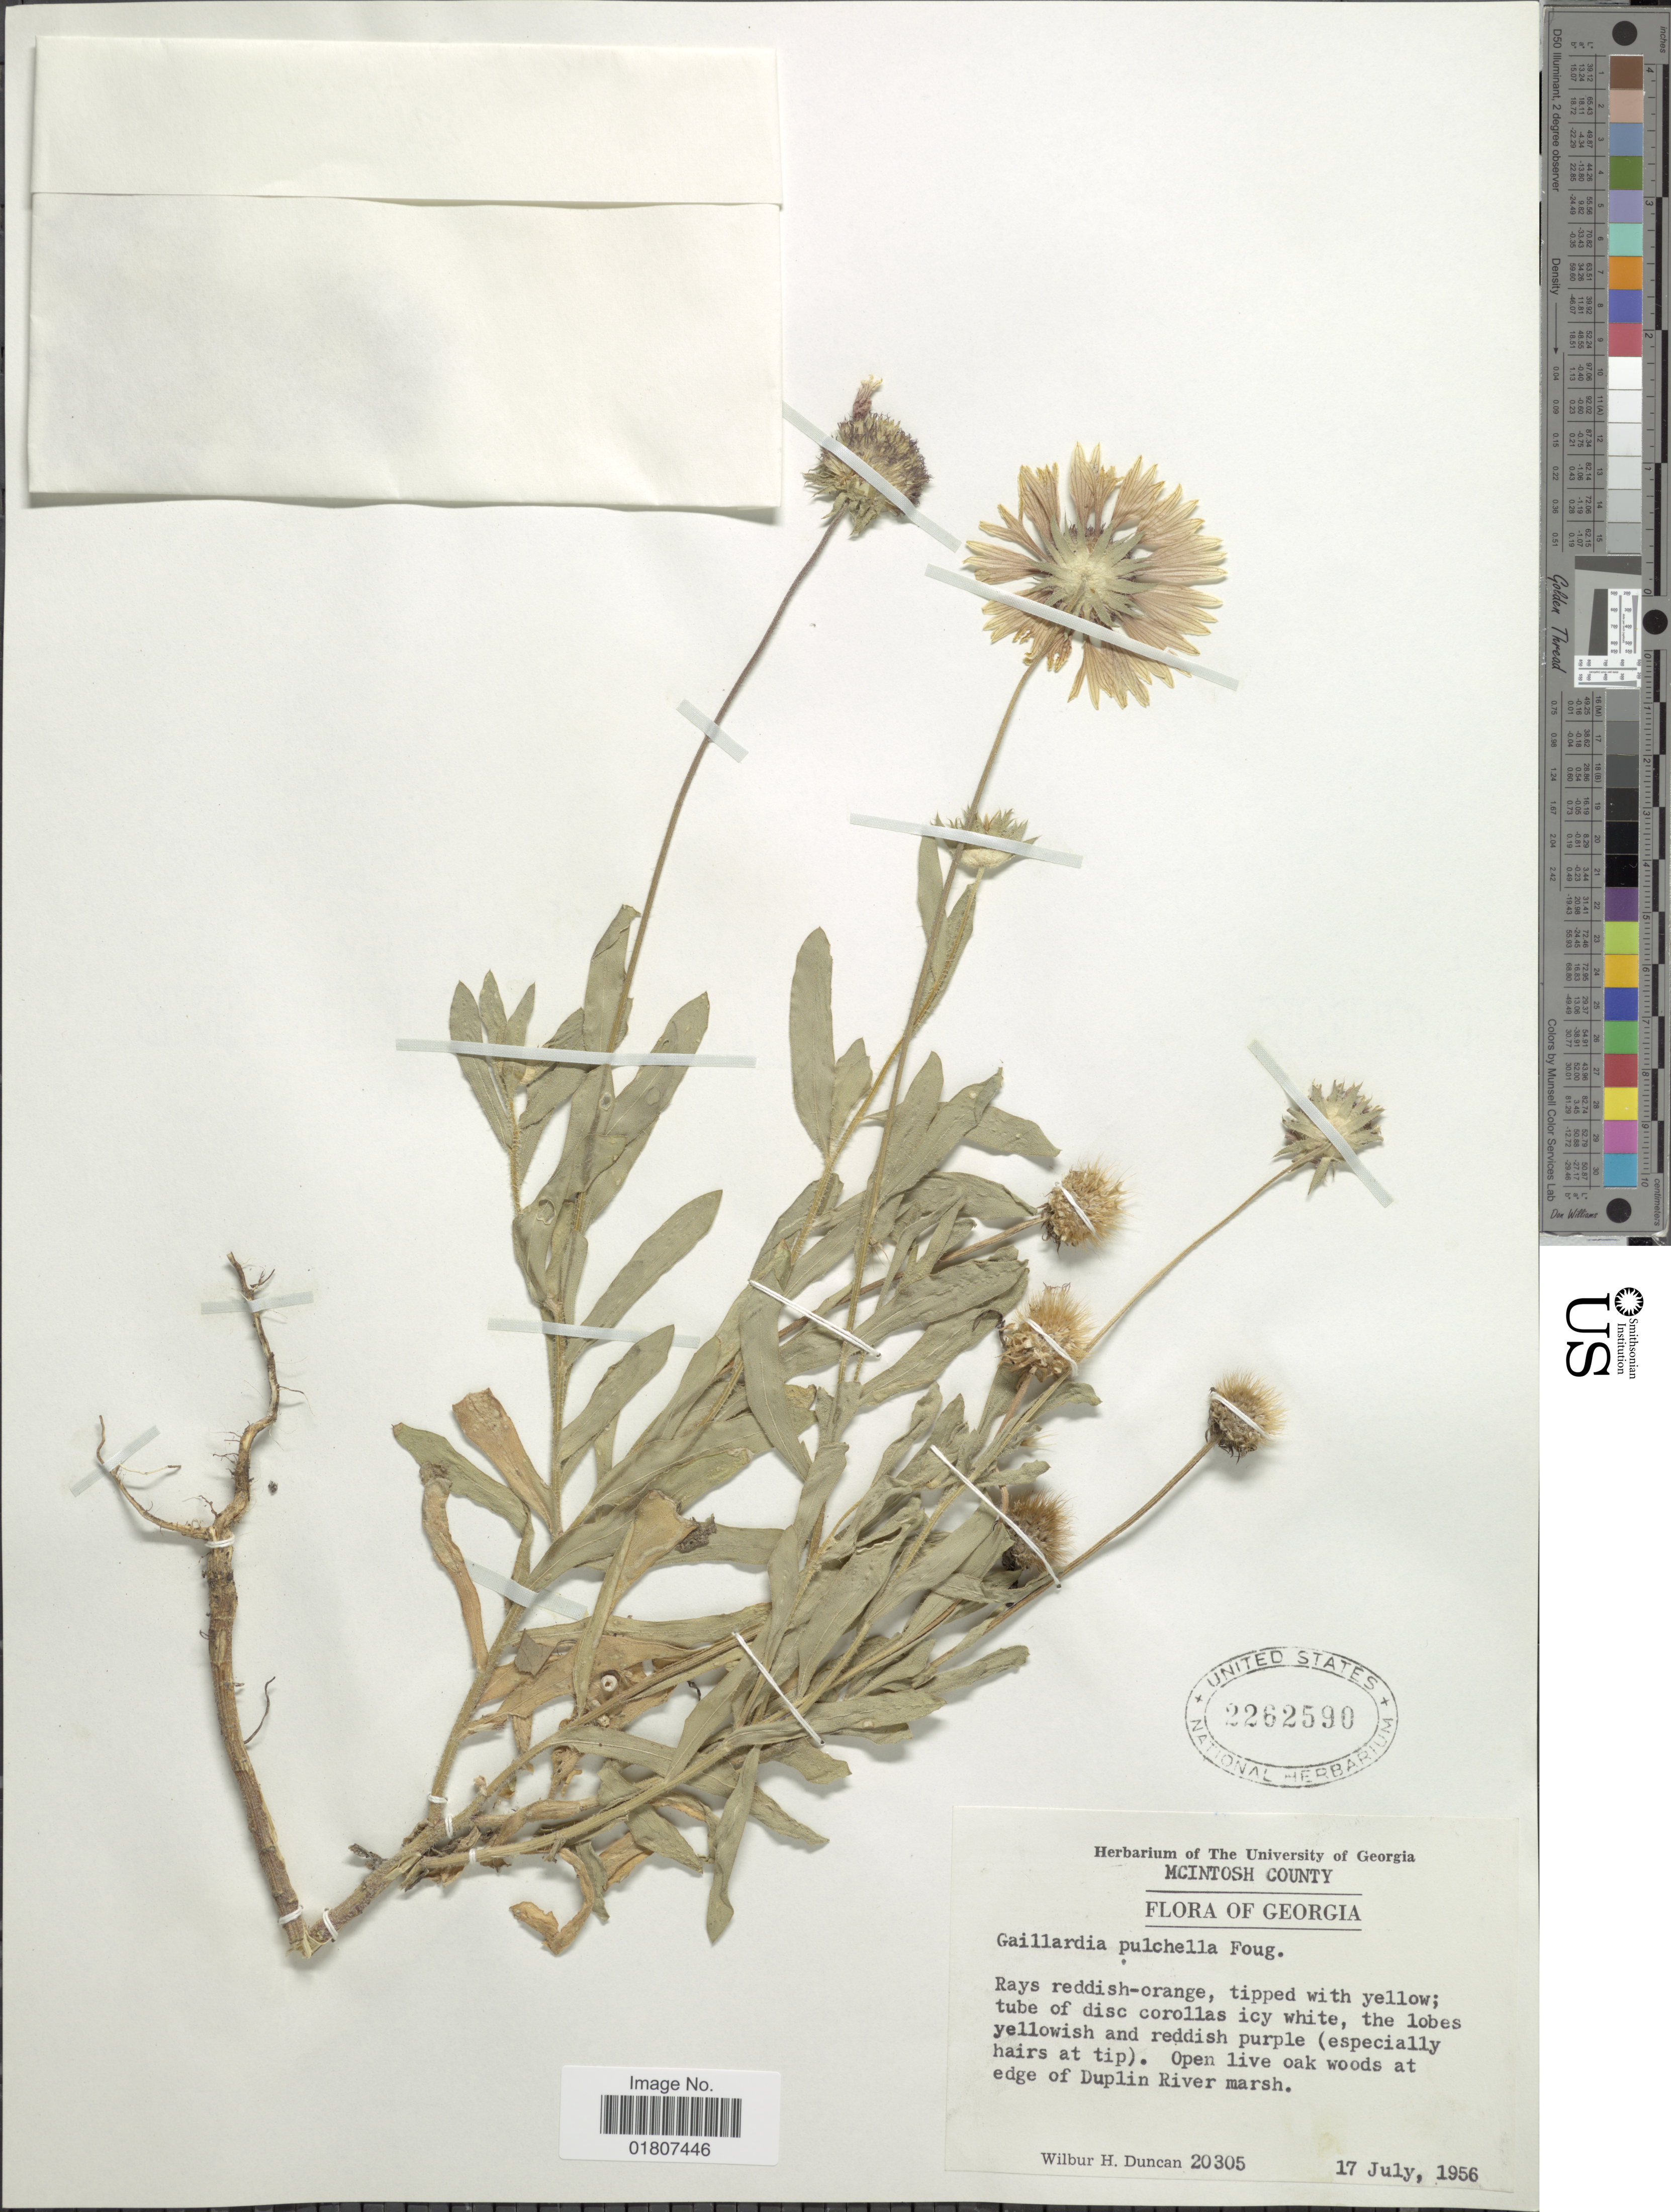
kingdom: Plantae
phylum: Tracheophyta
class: Magnoliopsida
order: Asterales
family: Asteraceae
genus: Gaillardia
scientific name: Gaillardia pulchella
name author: Foug.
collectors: W. H. Duncan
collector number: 20305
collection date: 1956-07-17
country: United States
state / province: Georgia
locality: McIntosh County. edge of Duplin River Marsh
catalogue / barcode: US 2262590